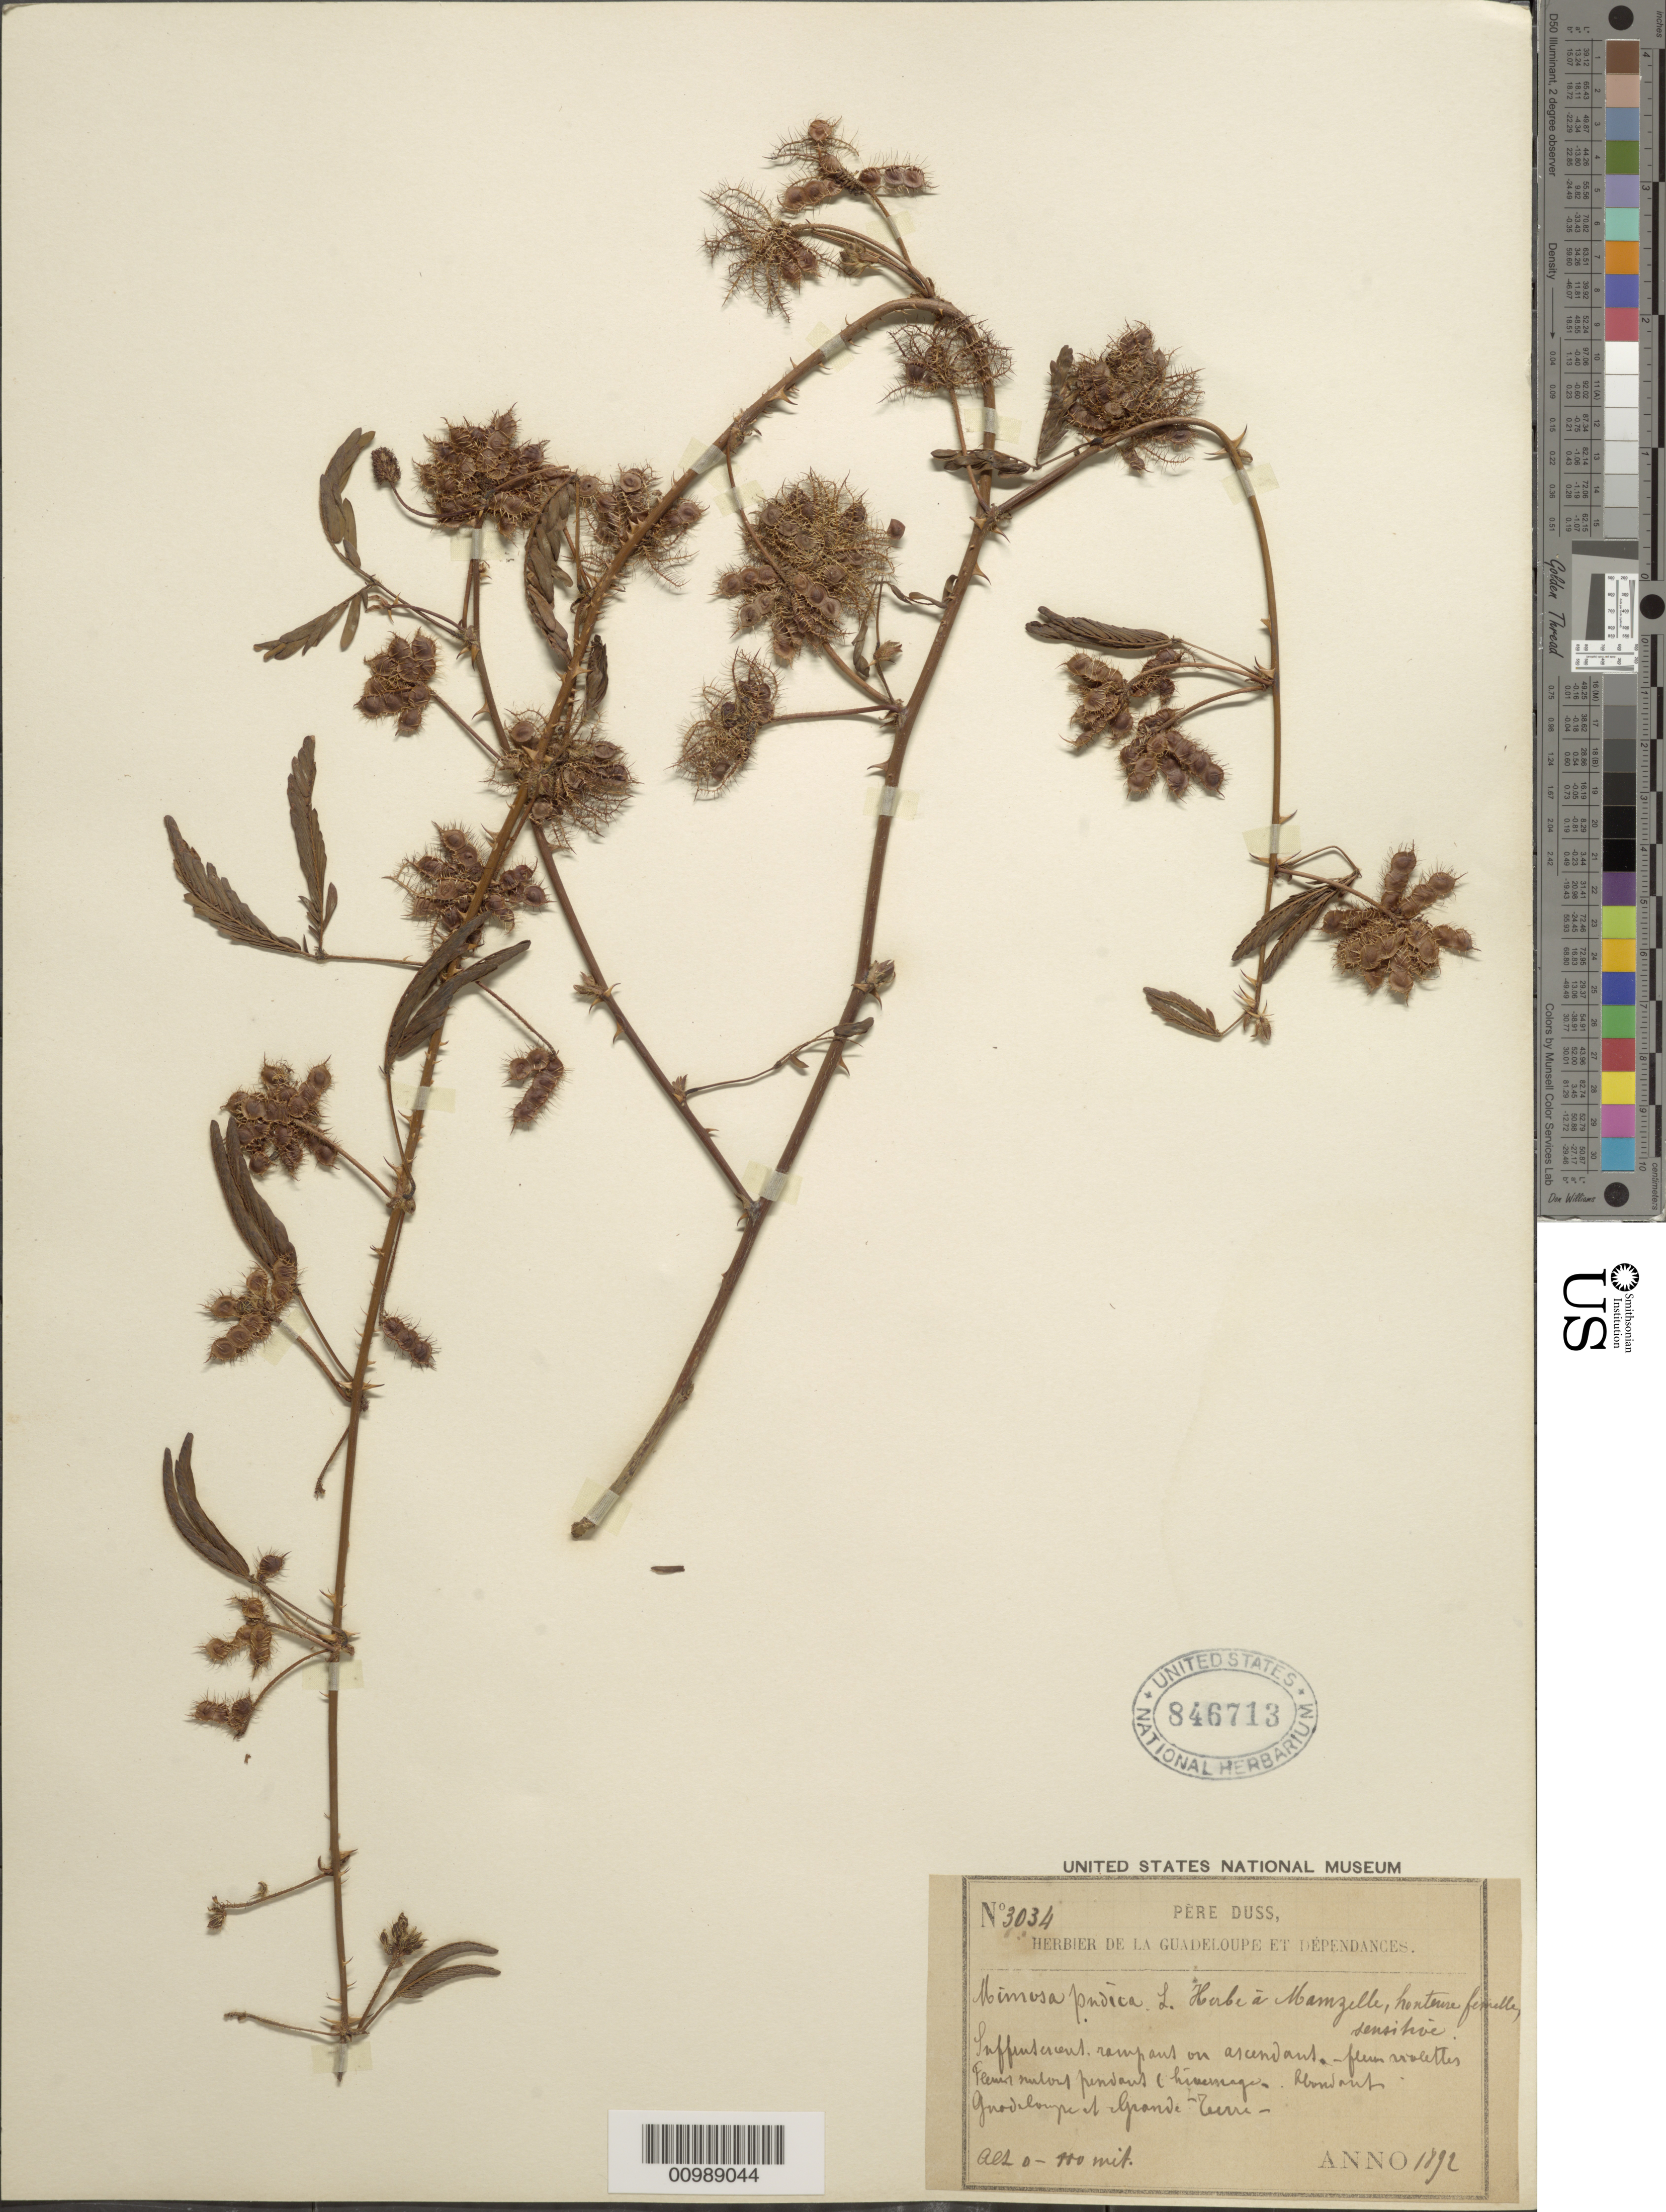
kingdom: Plantae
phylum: Tracheophyta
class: Magnoliopsida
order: Fabales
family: Fabaceae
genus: Mimosa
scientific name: Mimosa pudica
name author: L.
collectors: Père Duss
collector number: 3034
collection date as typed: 1892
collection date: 1892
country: Guadeloupe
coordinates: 0 N, 0 E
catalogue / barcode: US 846713